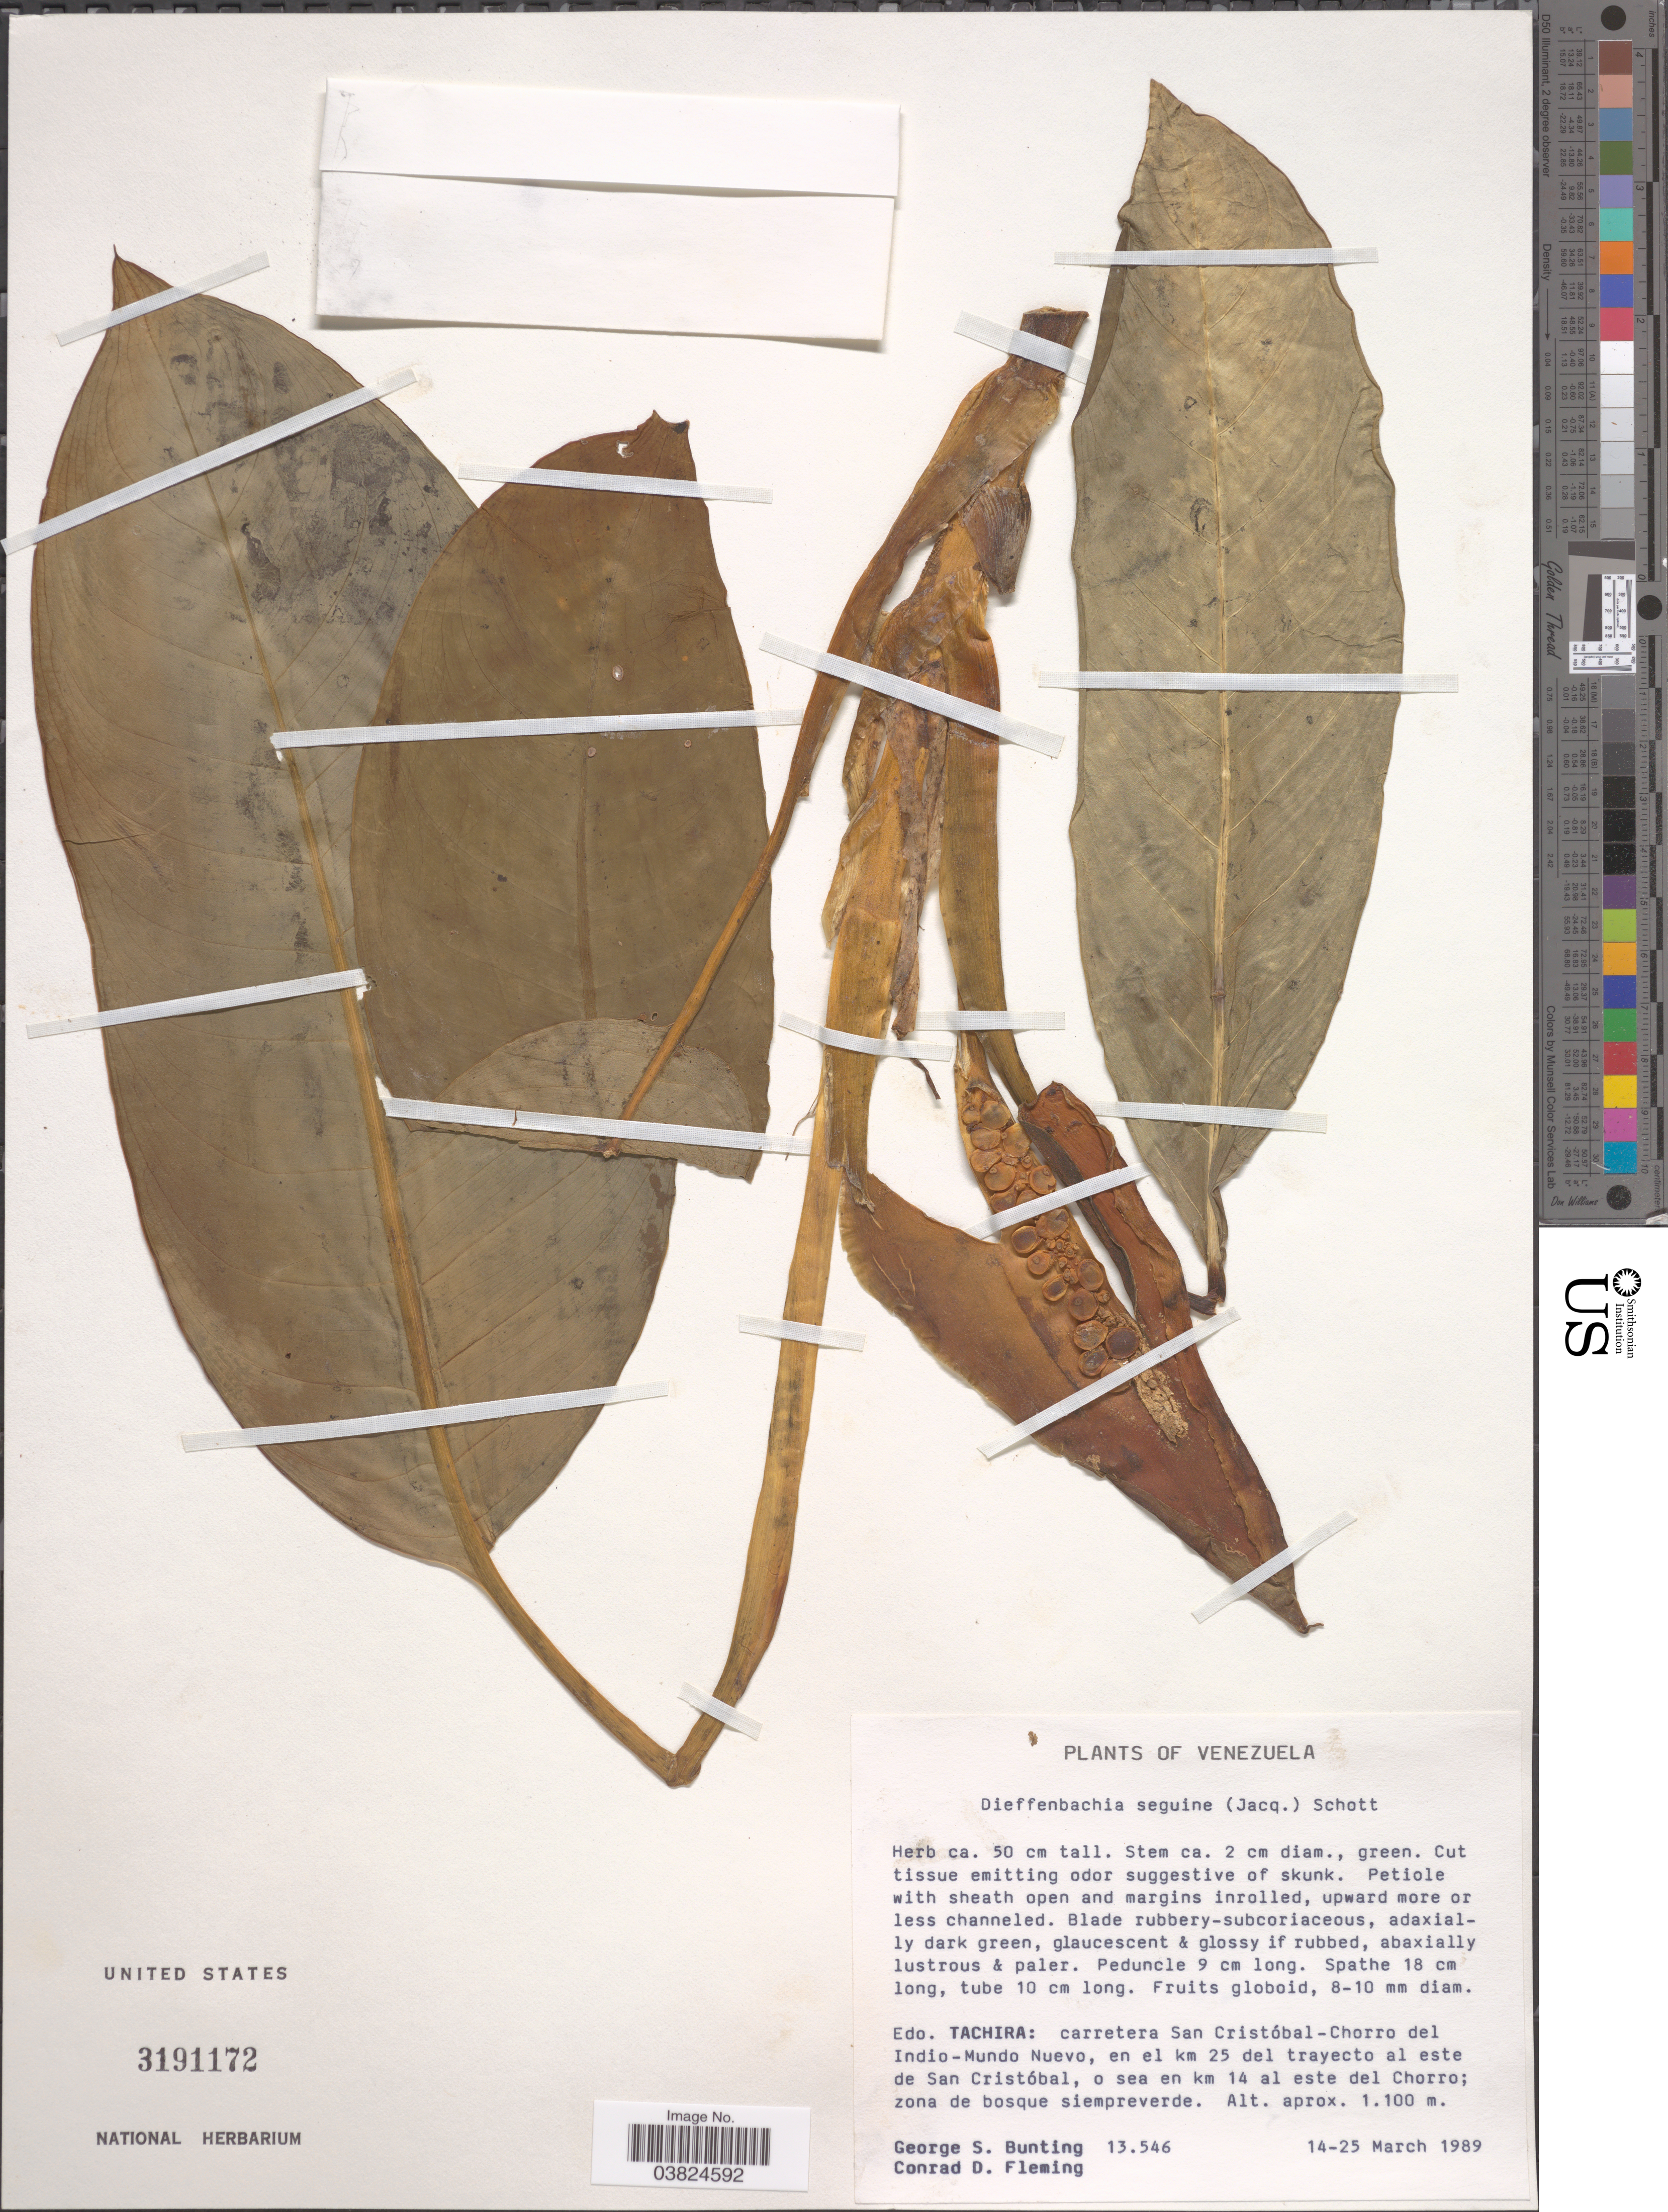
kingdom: Plantae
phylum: Tracheophyta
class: Liliopsida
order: Alismatales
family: Araceae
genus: Dieffenbachia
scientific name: Dieffenbachia seguine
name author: (Jacq.) Schott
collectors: G. S. Bunting & C. Fleming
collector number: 13546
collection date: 1989-03-14/1989-03-25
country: Venezuela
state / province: Tachira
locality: Carretera San Cristóbal-Chorro del Indio-Munfo Nuevo, en el km 25 del trayecto al este de San Cristóbal, o sea en km 14 al este del Chorro; zona de bosque siempreverde.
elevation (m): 1100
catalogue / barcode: US 3191172